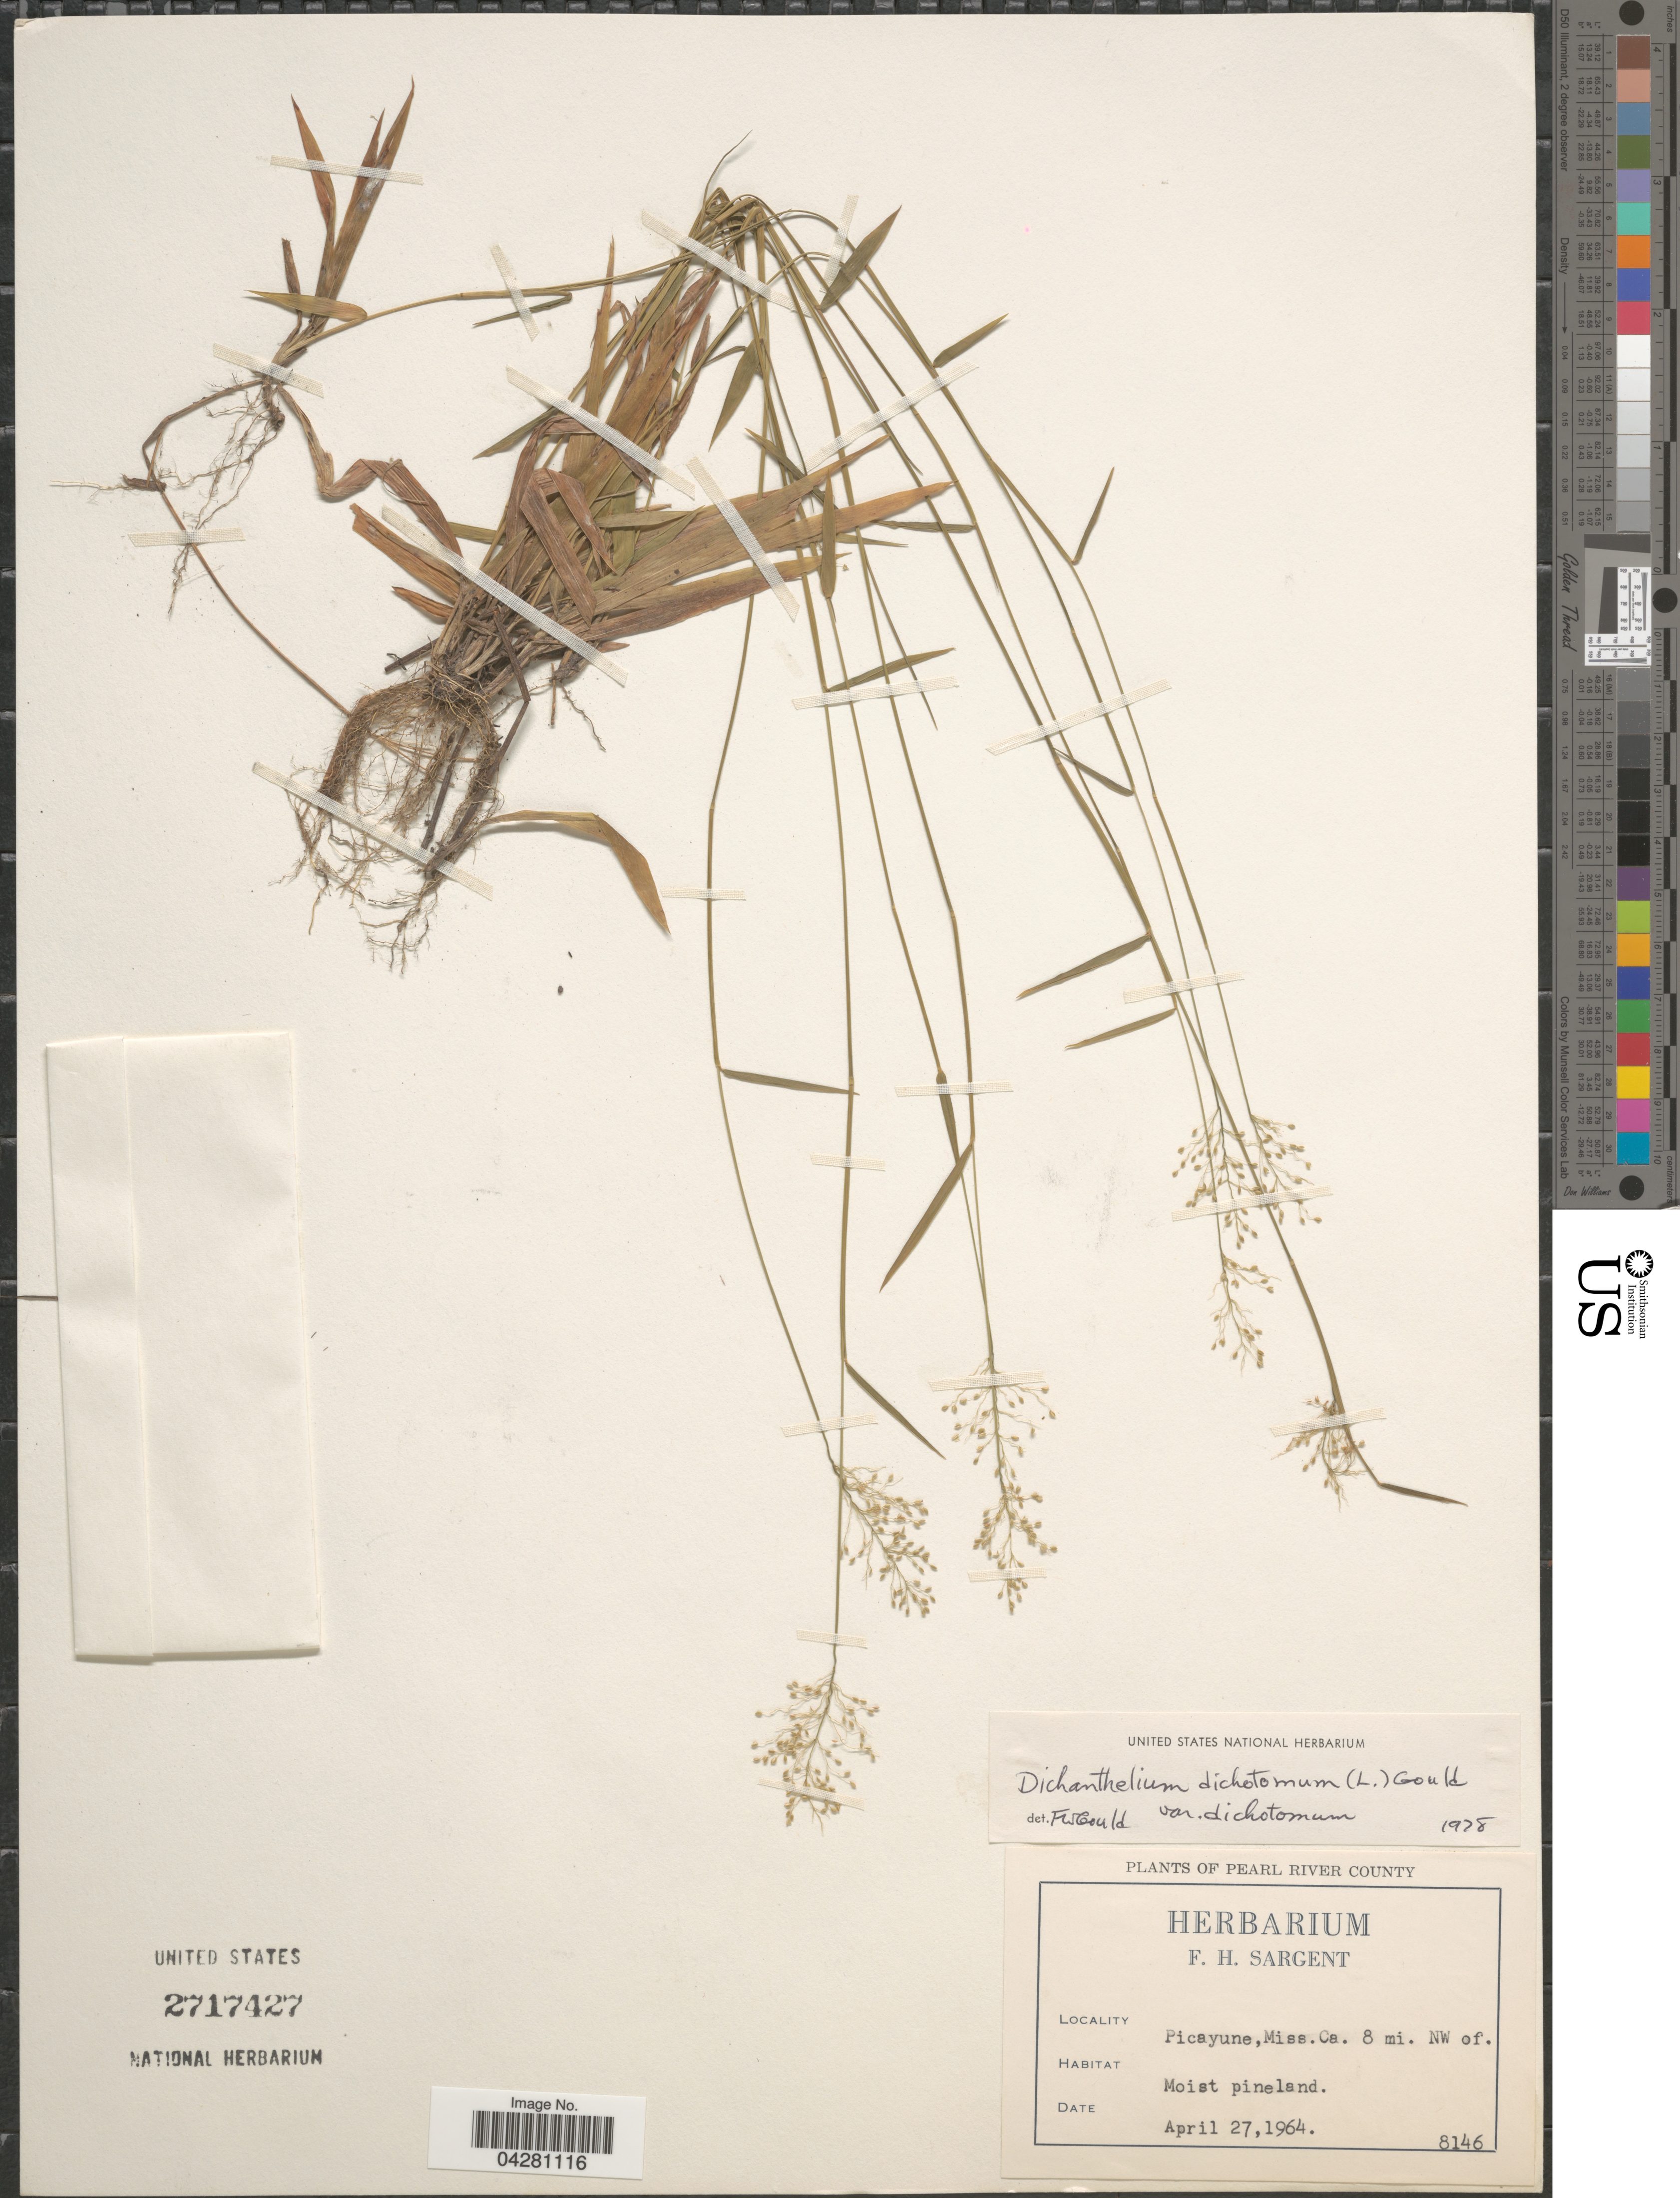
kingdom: Plantae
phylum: Tracheophyta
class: Liliopsida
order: Poales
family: Poaceae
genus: Dichanthelium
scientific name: Dichanthelium dichotomum var. dichotomum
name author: (L.) Gould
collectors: F. H. Sargent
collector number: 8146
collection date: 1964-04-27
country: United States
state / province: Mississippi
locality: Pearl River County. Picayune, 8 mi. NW of. Moist pineland.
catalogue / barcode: US 2717427